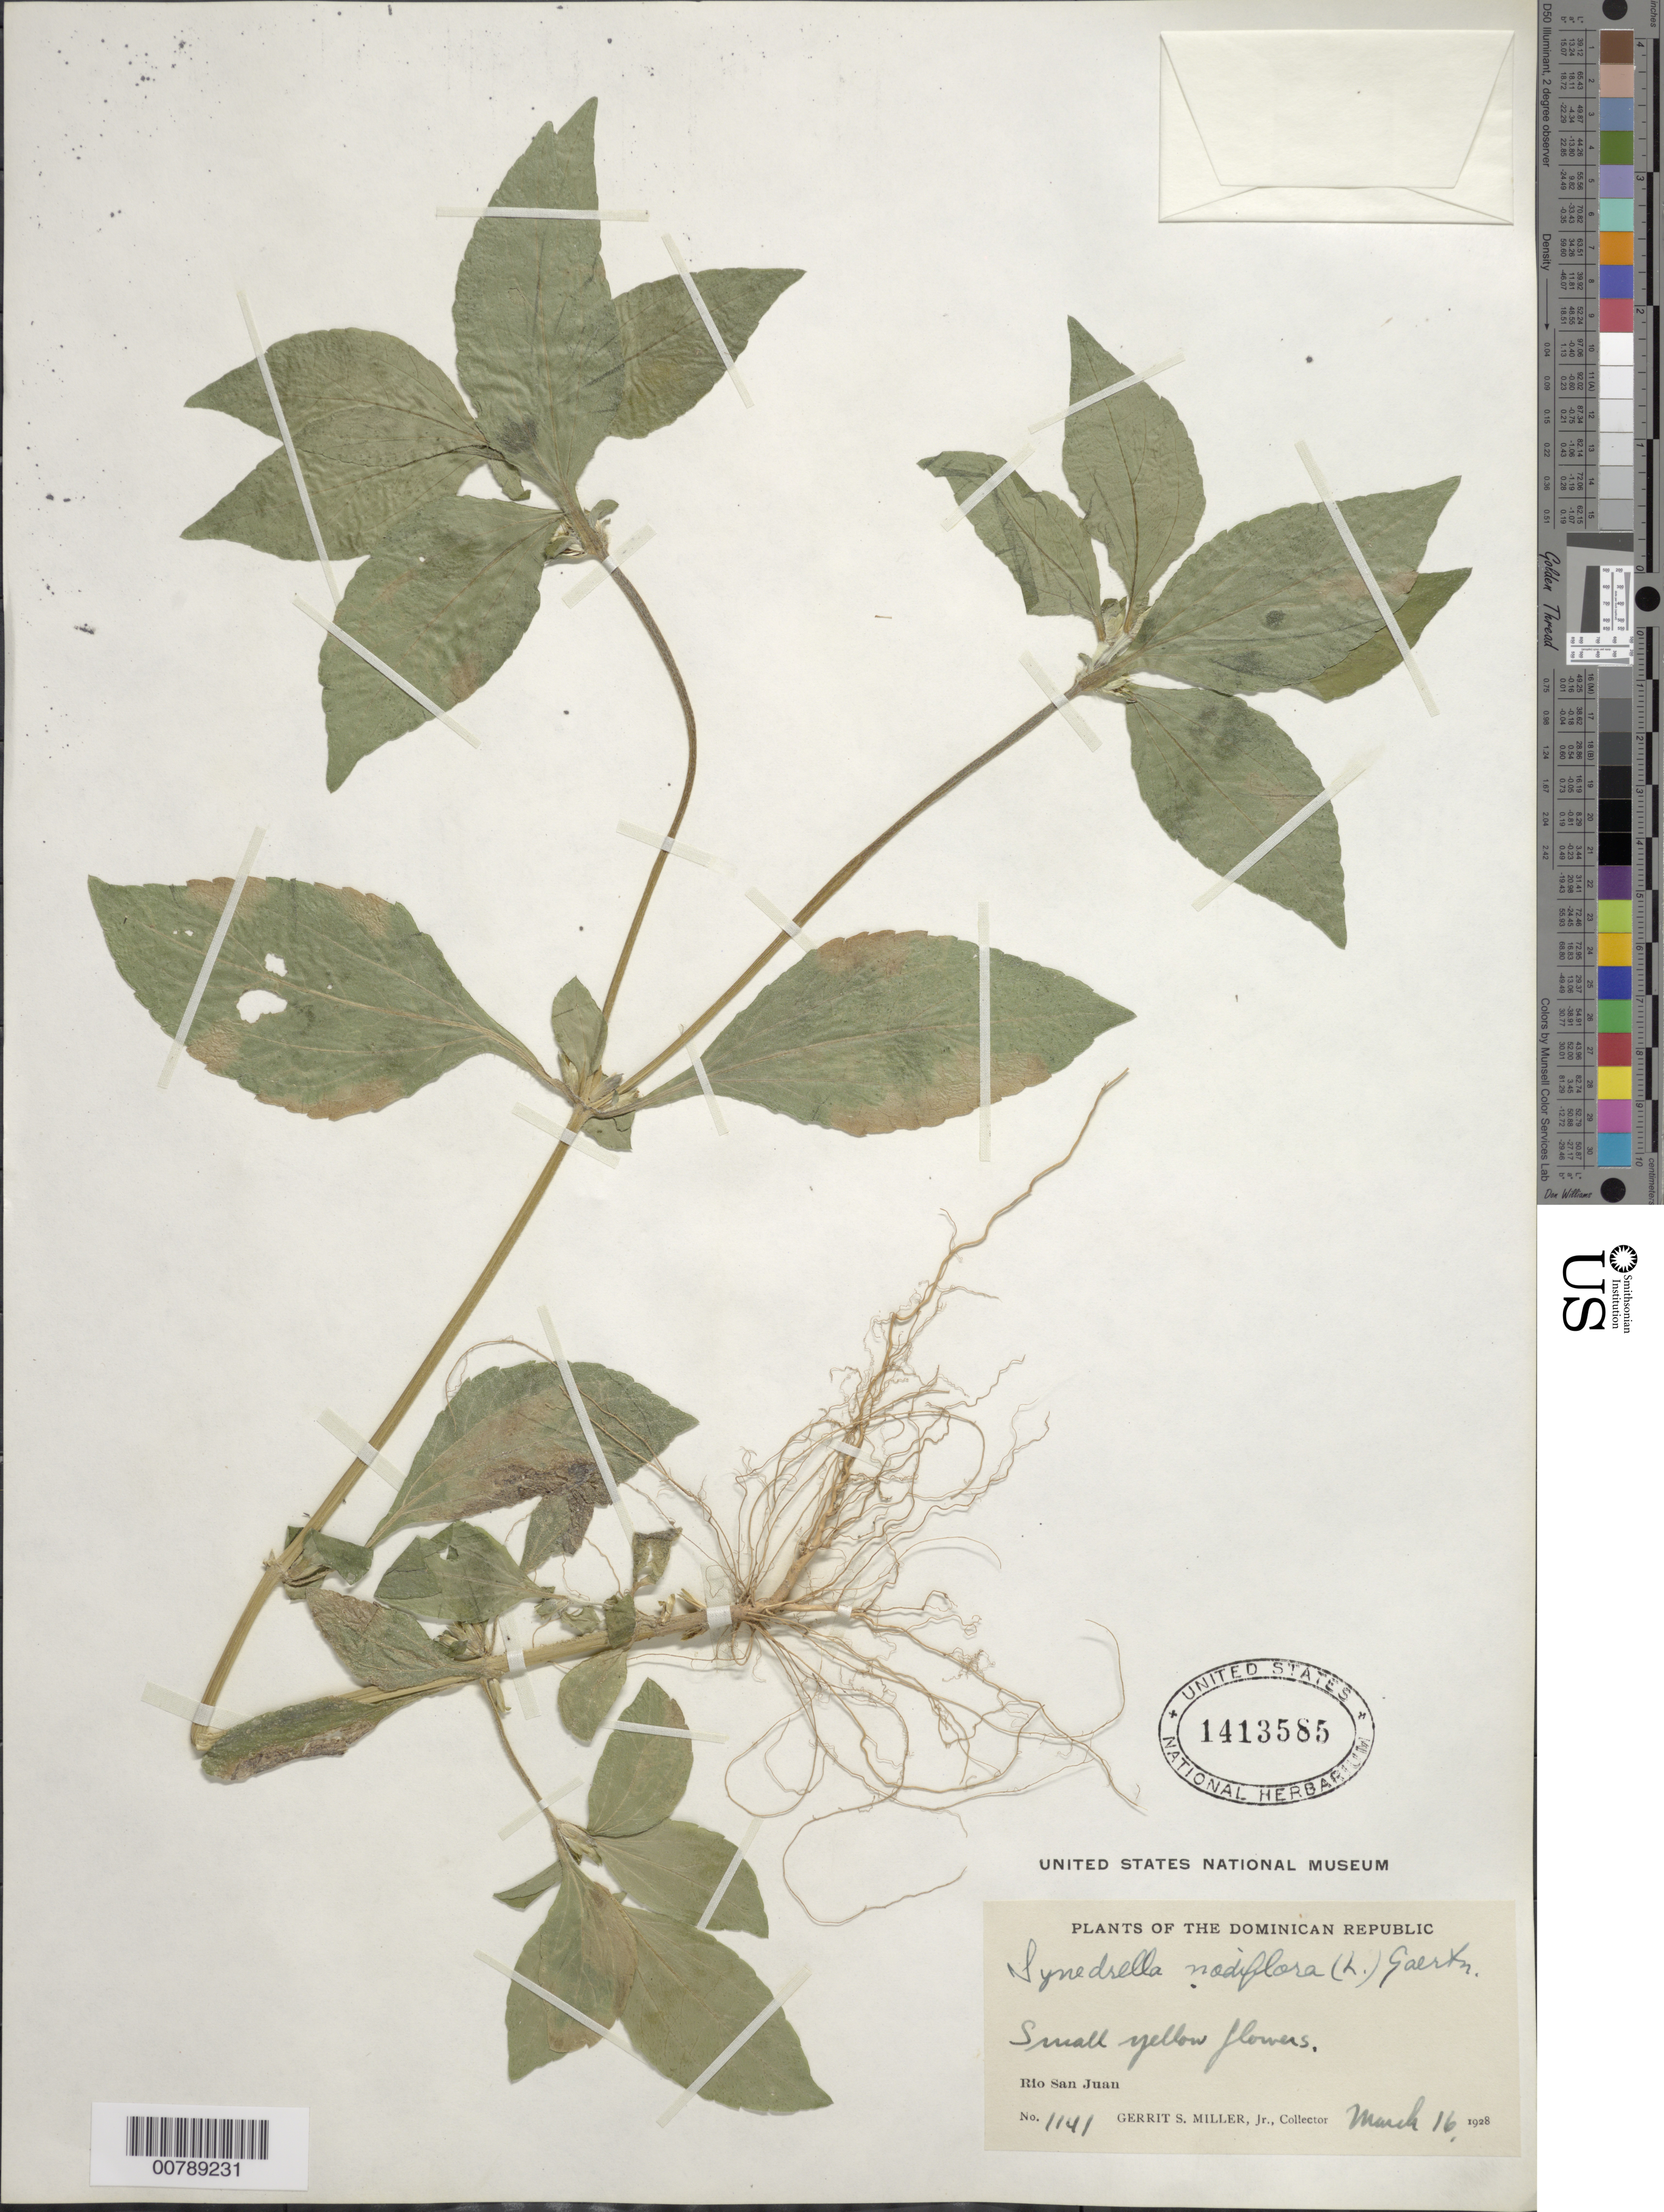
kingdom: Plantae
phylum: Tracheophyta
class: Magnoliopsida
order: Asterales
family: Asteraceae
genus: Synedrella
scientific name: Synedrella nodiflora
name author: (L.) Gaertn.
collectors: G. S. Miller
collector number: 1141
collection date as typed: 16 Mar 1928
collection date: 1928-03-16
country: Dominican Republic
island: Hispaniola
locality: Rio San Juan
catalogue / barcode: US 1413585